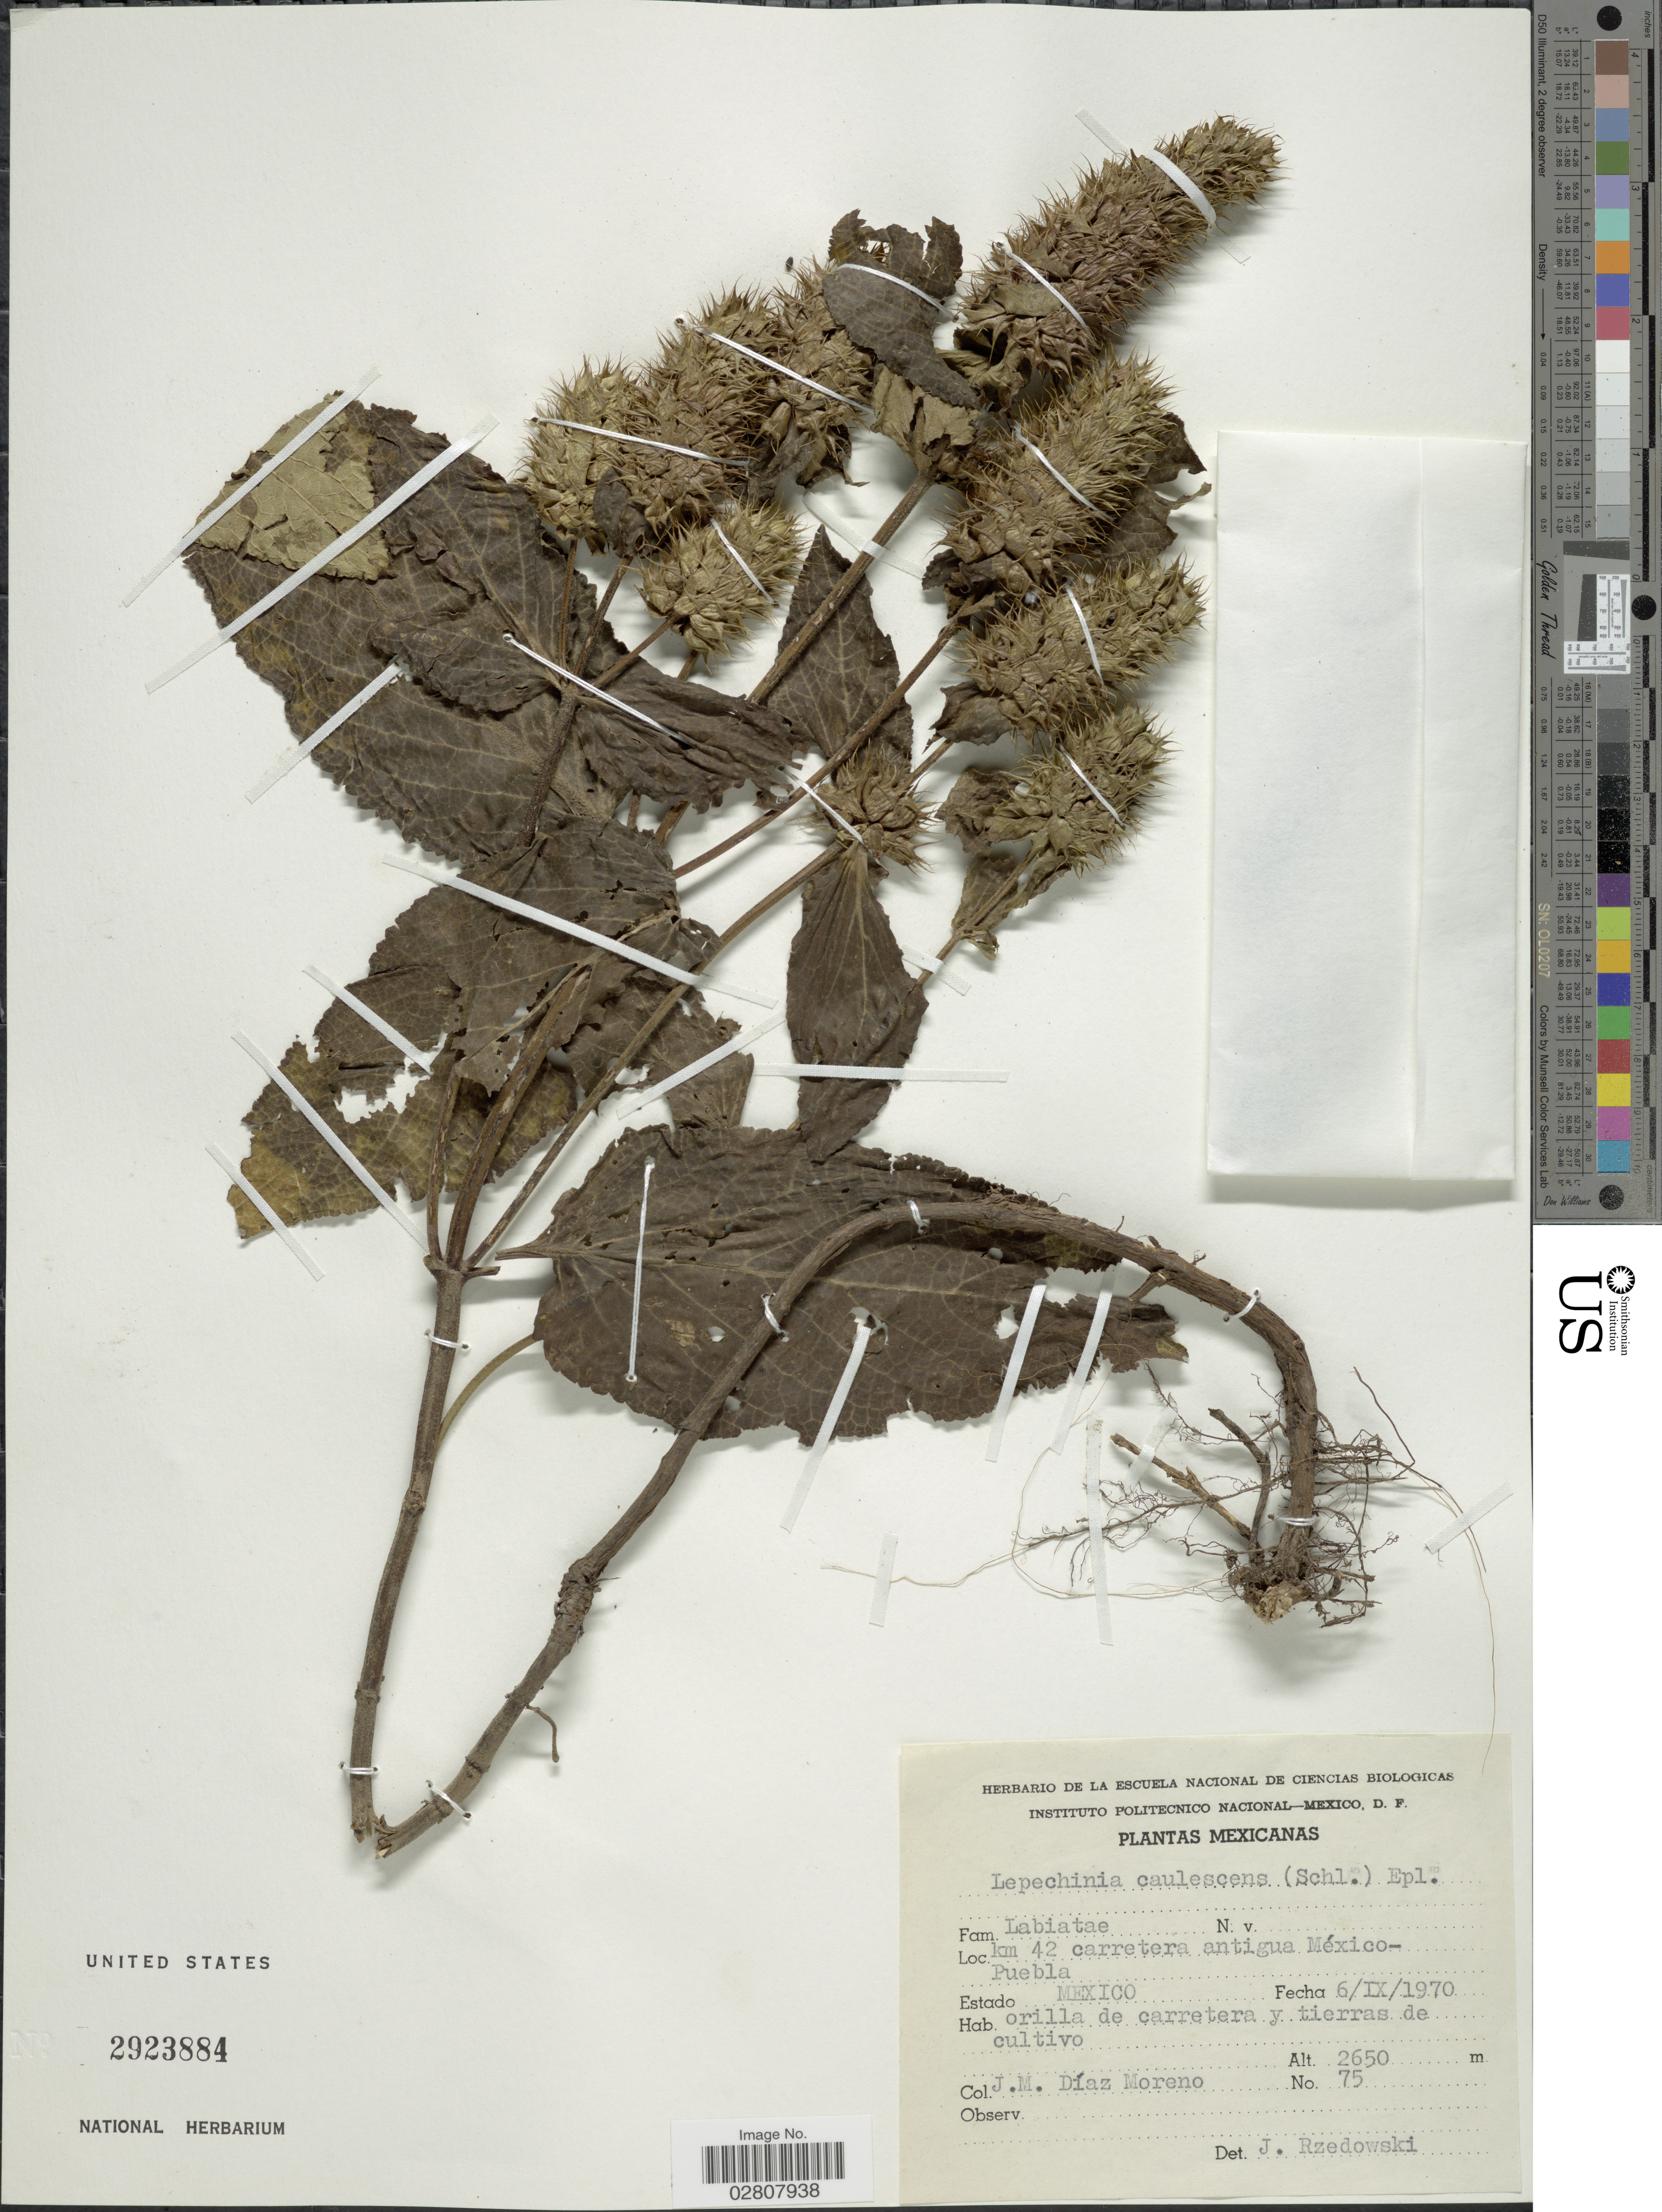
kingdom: Plantae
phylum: Tracheophyta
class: Magnoliopsida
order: Lamiales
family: Lamiaceae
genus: Lepechinia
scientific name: Lepechinia caulescens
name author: (Ortega) Epling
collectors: J. Moreno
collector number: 75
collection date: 1970-09-06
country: Mexico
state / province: Puebla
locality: Km 42 carretera antigua México-Puebla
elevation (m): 2650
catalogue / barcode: US 2923884